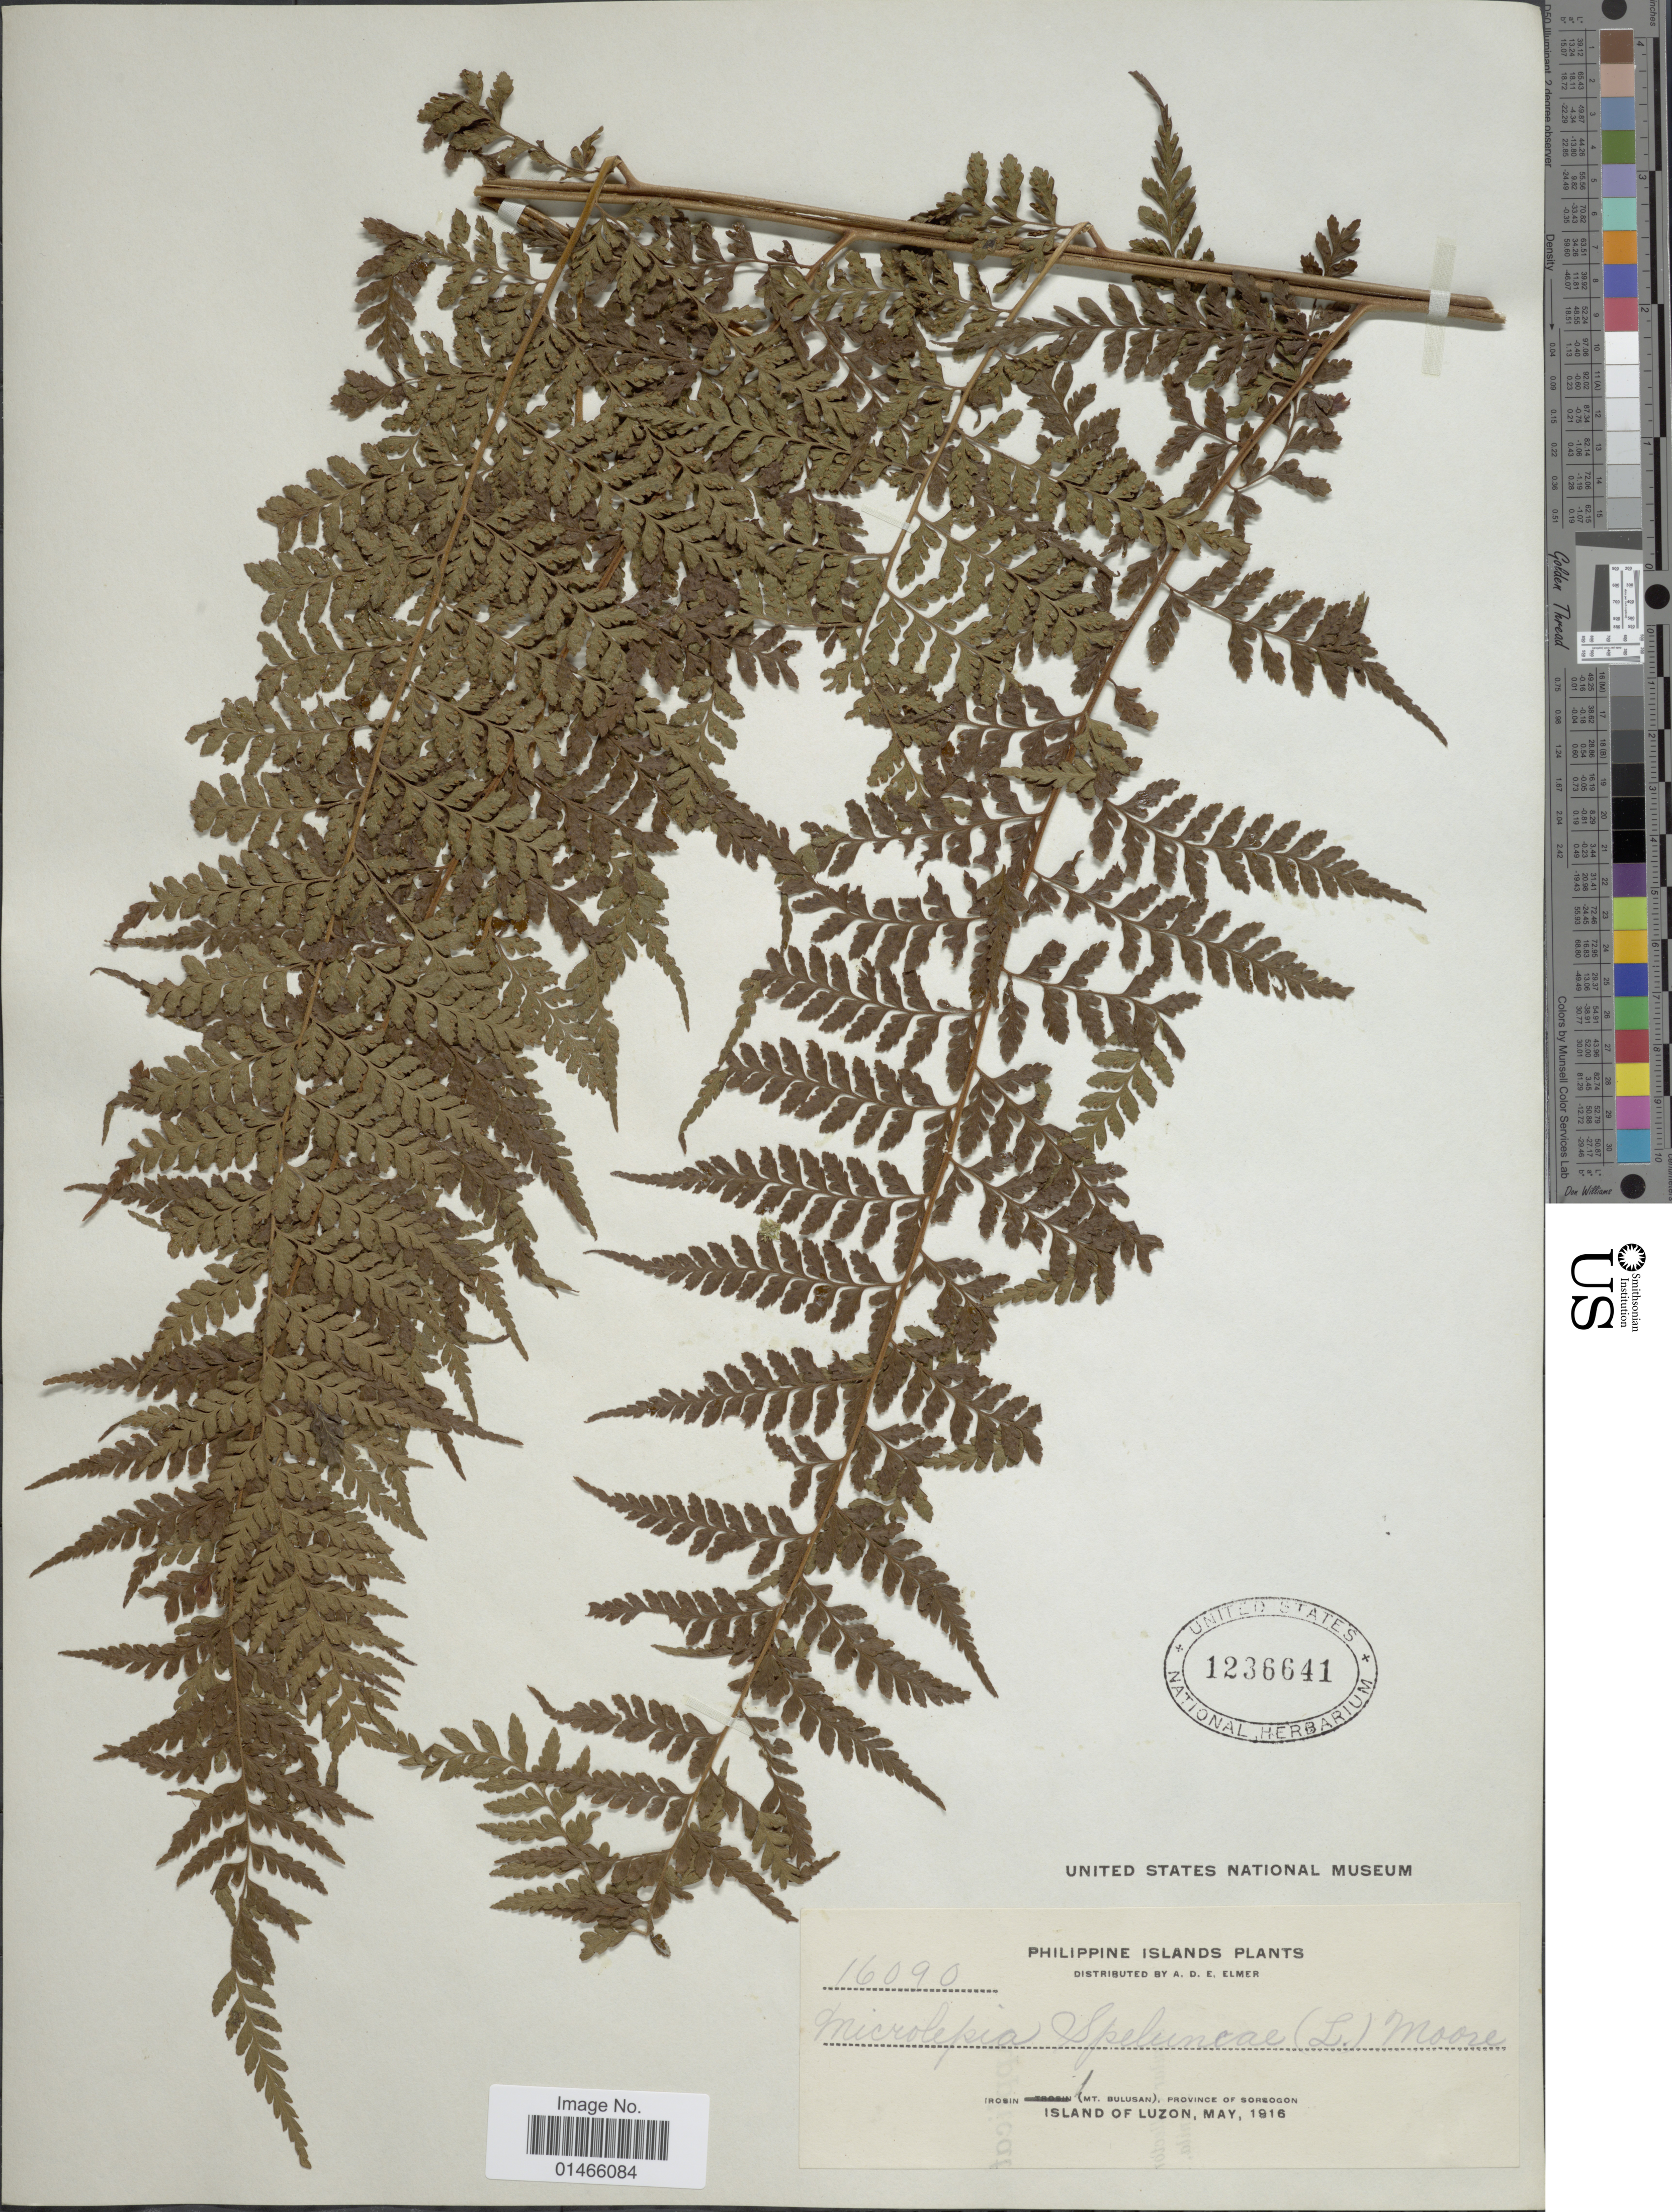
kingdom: Plantae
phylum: Tracheophyta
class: Polypodiopsida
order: Polypodiales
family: Dennstaedtiaceae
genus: Microlepia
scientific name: Microlepia speluncae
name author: (L.) T. Moore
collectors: A. D. E. Elmer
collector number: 16090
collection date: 1916-05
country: Philippines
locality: Irosin (Mt. Bulusan), Province of Soreogon, Island of Luzon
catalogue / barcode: US 1236641